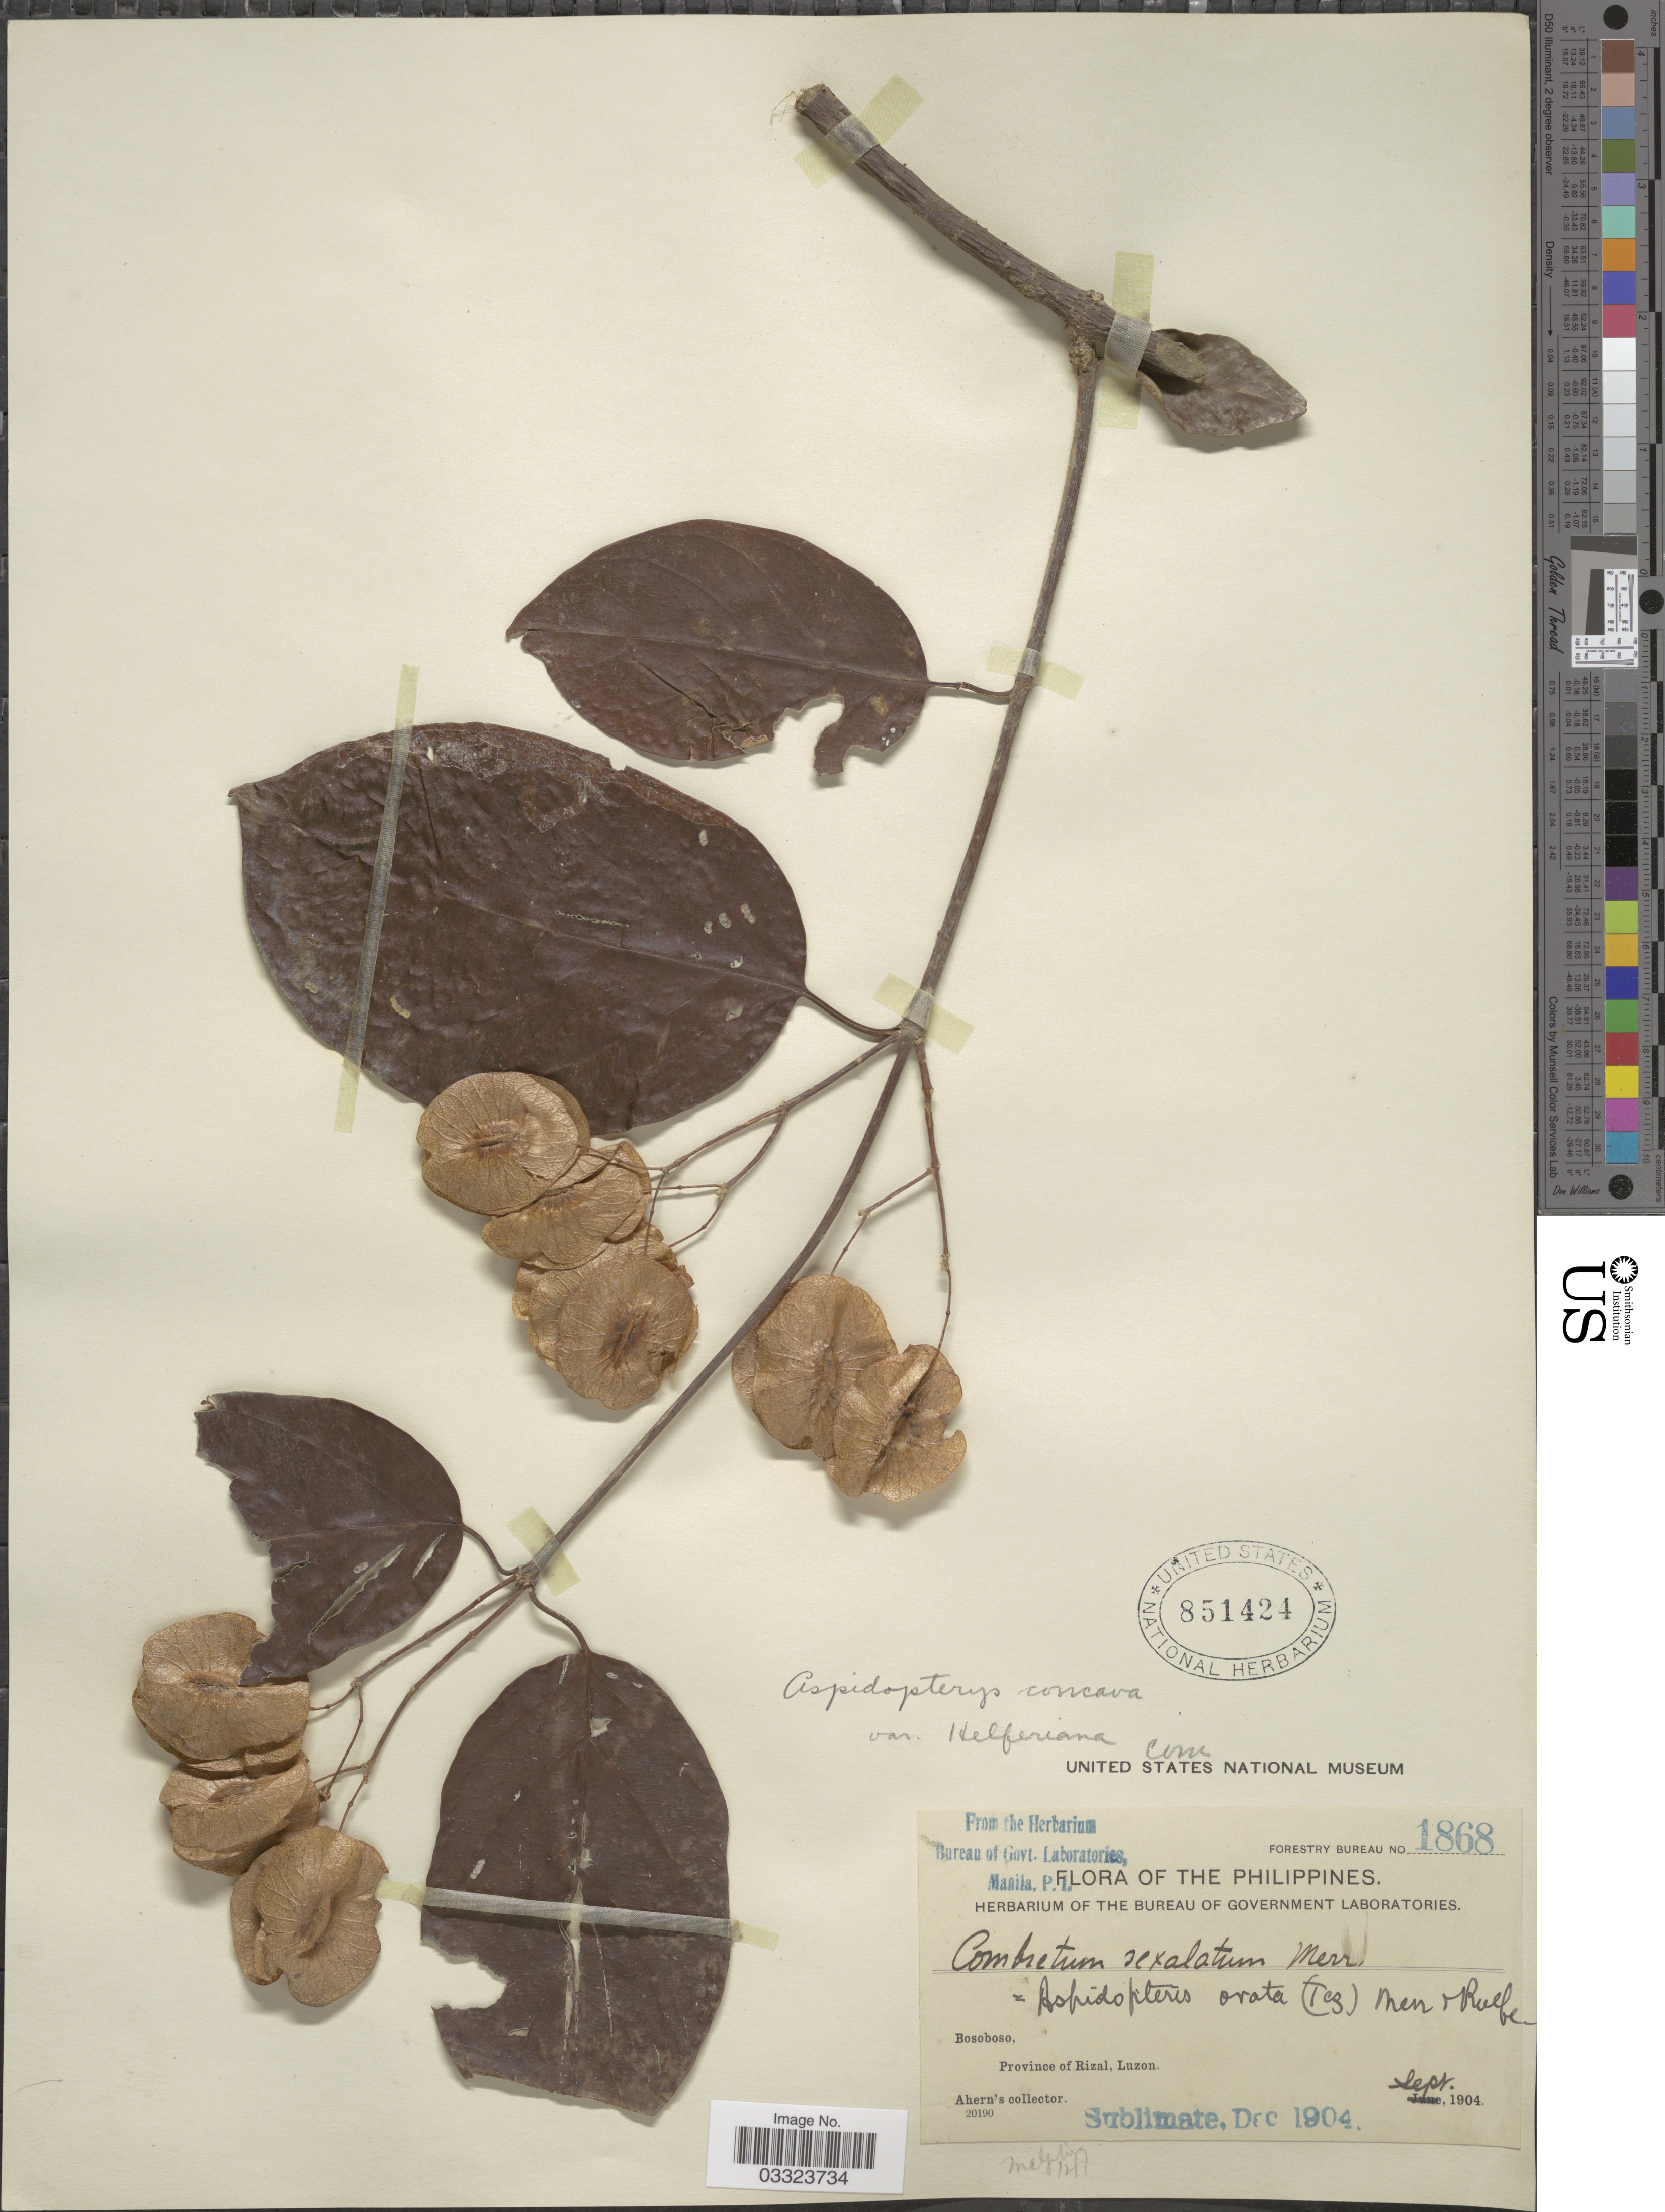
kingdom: Plantae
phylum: Tracheophyta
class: Magnoliopsida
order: Malpighiales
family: Malpighiaceae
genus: Aspidopterys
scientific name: Aspidopterys concava var. helferiana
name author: (Kurz) Nied.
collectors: Ahern's collector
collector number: Forestry Bureau 1868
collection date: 1904-09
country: Philippines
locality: Bosoboso, Province of Rizal, Luzon.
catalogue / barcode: US 851424